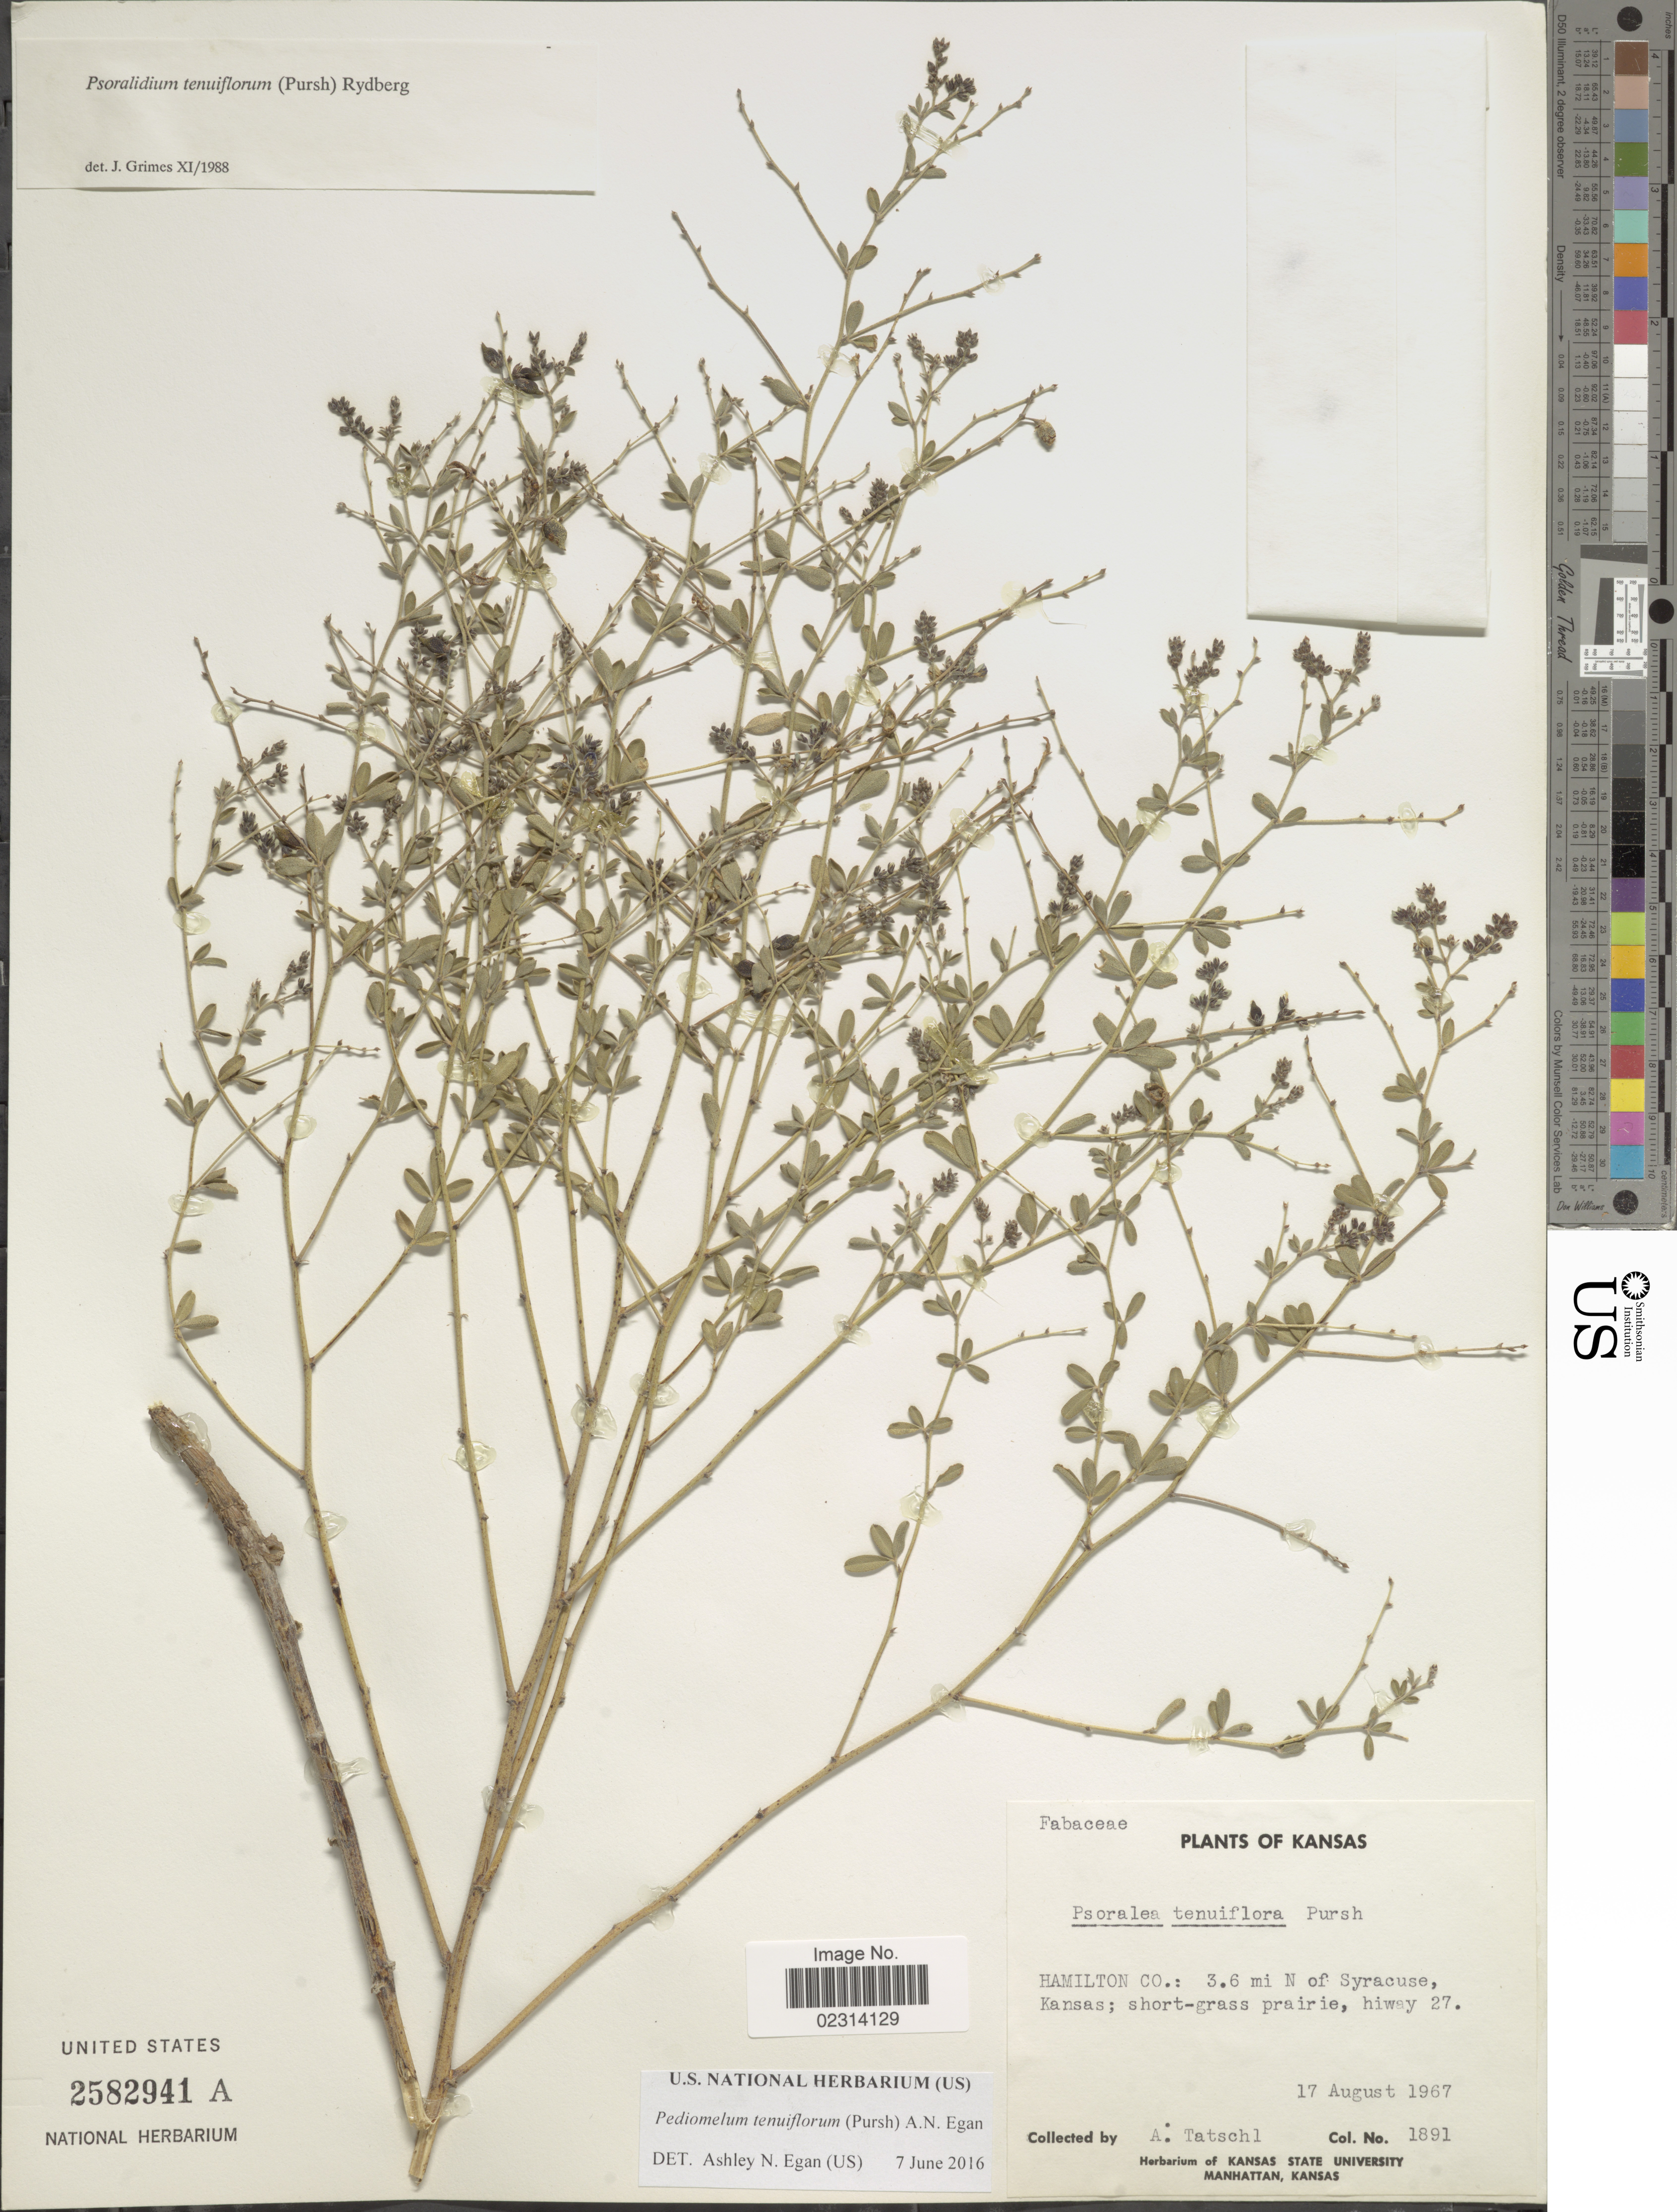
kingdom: Plantae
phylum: Tracheophyta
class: Magnoliopsida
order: Fabales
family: Fabaceae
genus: Psoralidium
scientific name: Psoralidium tenuiflorum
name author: (Pursh) Rydb.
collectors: A. Tatschl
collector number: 1891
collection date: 1967-08-17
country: United States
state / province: Kansas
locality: Hmiltin Co: 3.6 mi N of Suracuse, Kansas, short-grass prairie, hiway 27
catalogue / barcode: US 2582941A